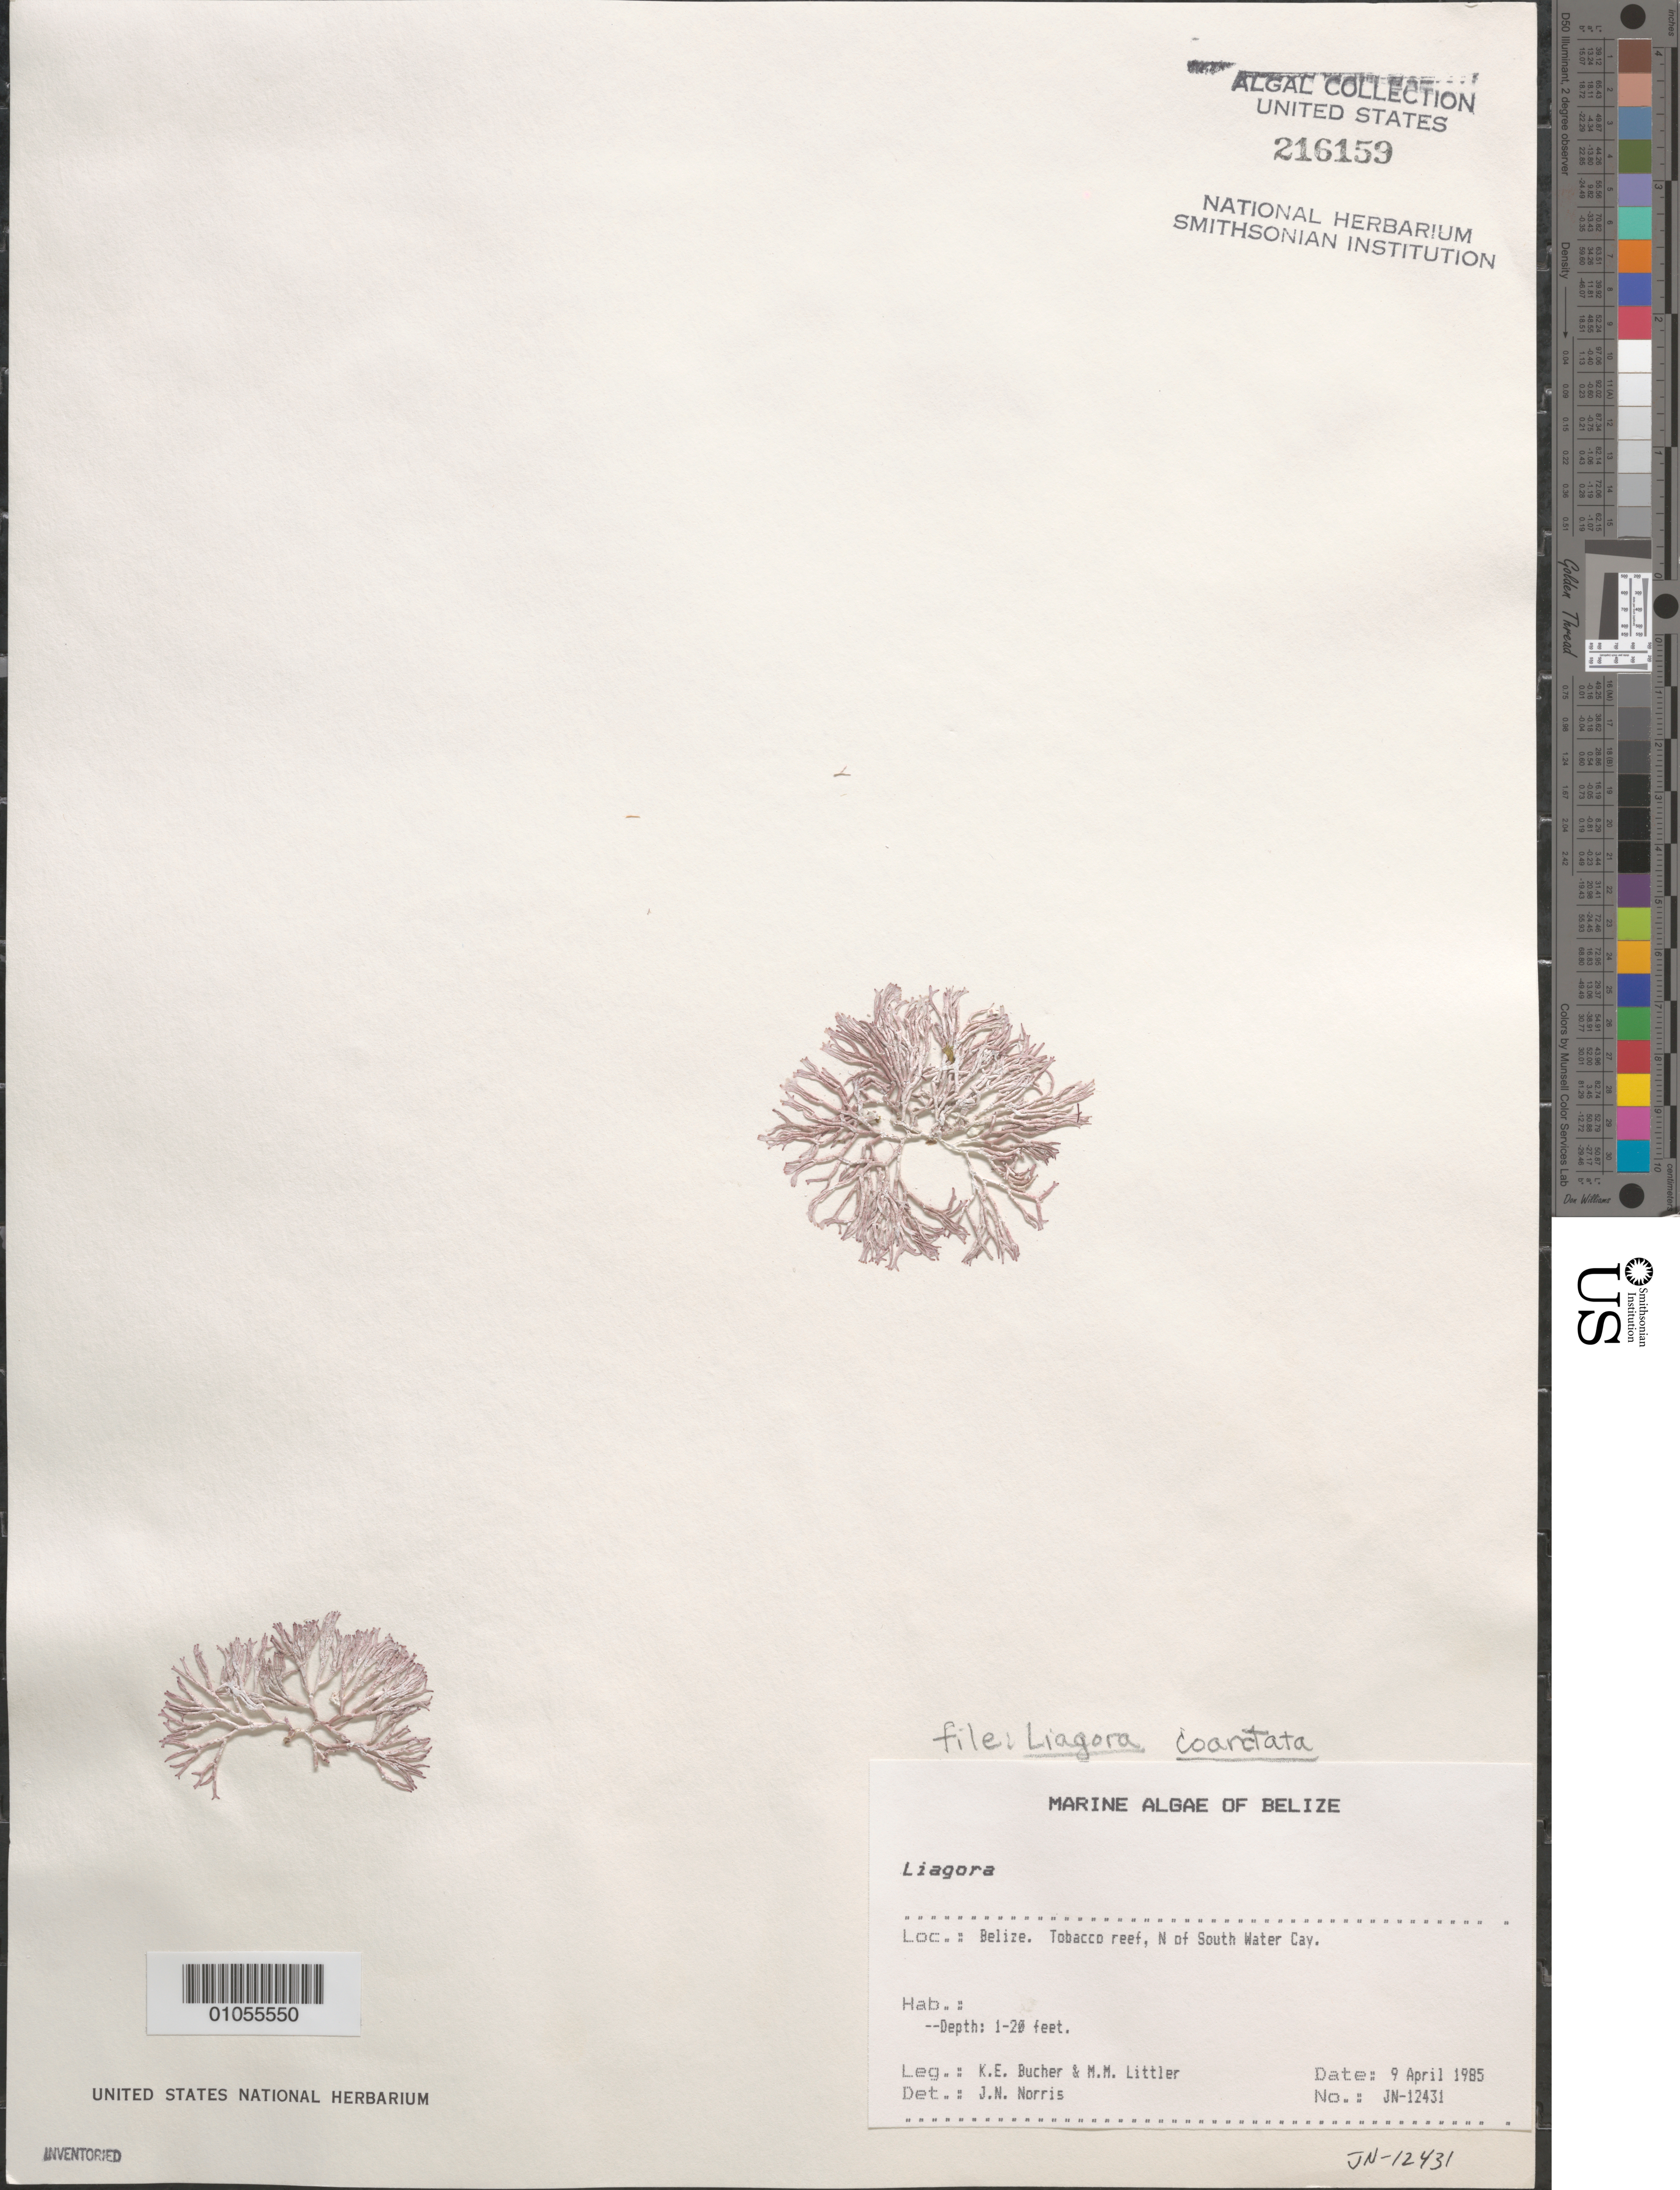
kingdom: Plantae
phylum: Rhodophyta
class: Florideophyceae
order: Nemaliales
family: Liagoraceae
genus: Liagora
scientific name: Liagora turneri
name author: Zanardini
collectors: K. E. Bucher & M. M. Littler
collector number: JN-12431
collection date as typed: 09 Apr 1985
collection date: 1985-04-09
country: Belize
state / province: Stann Creek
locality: Tobacco Reef, north of South Water Cay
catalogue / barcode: US 216159